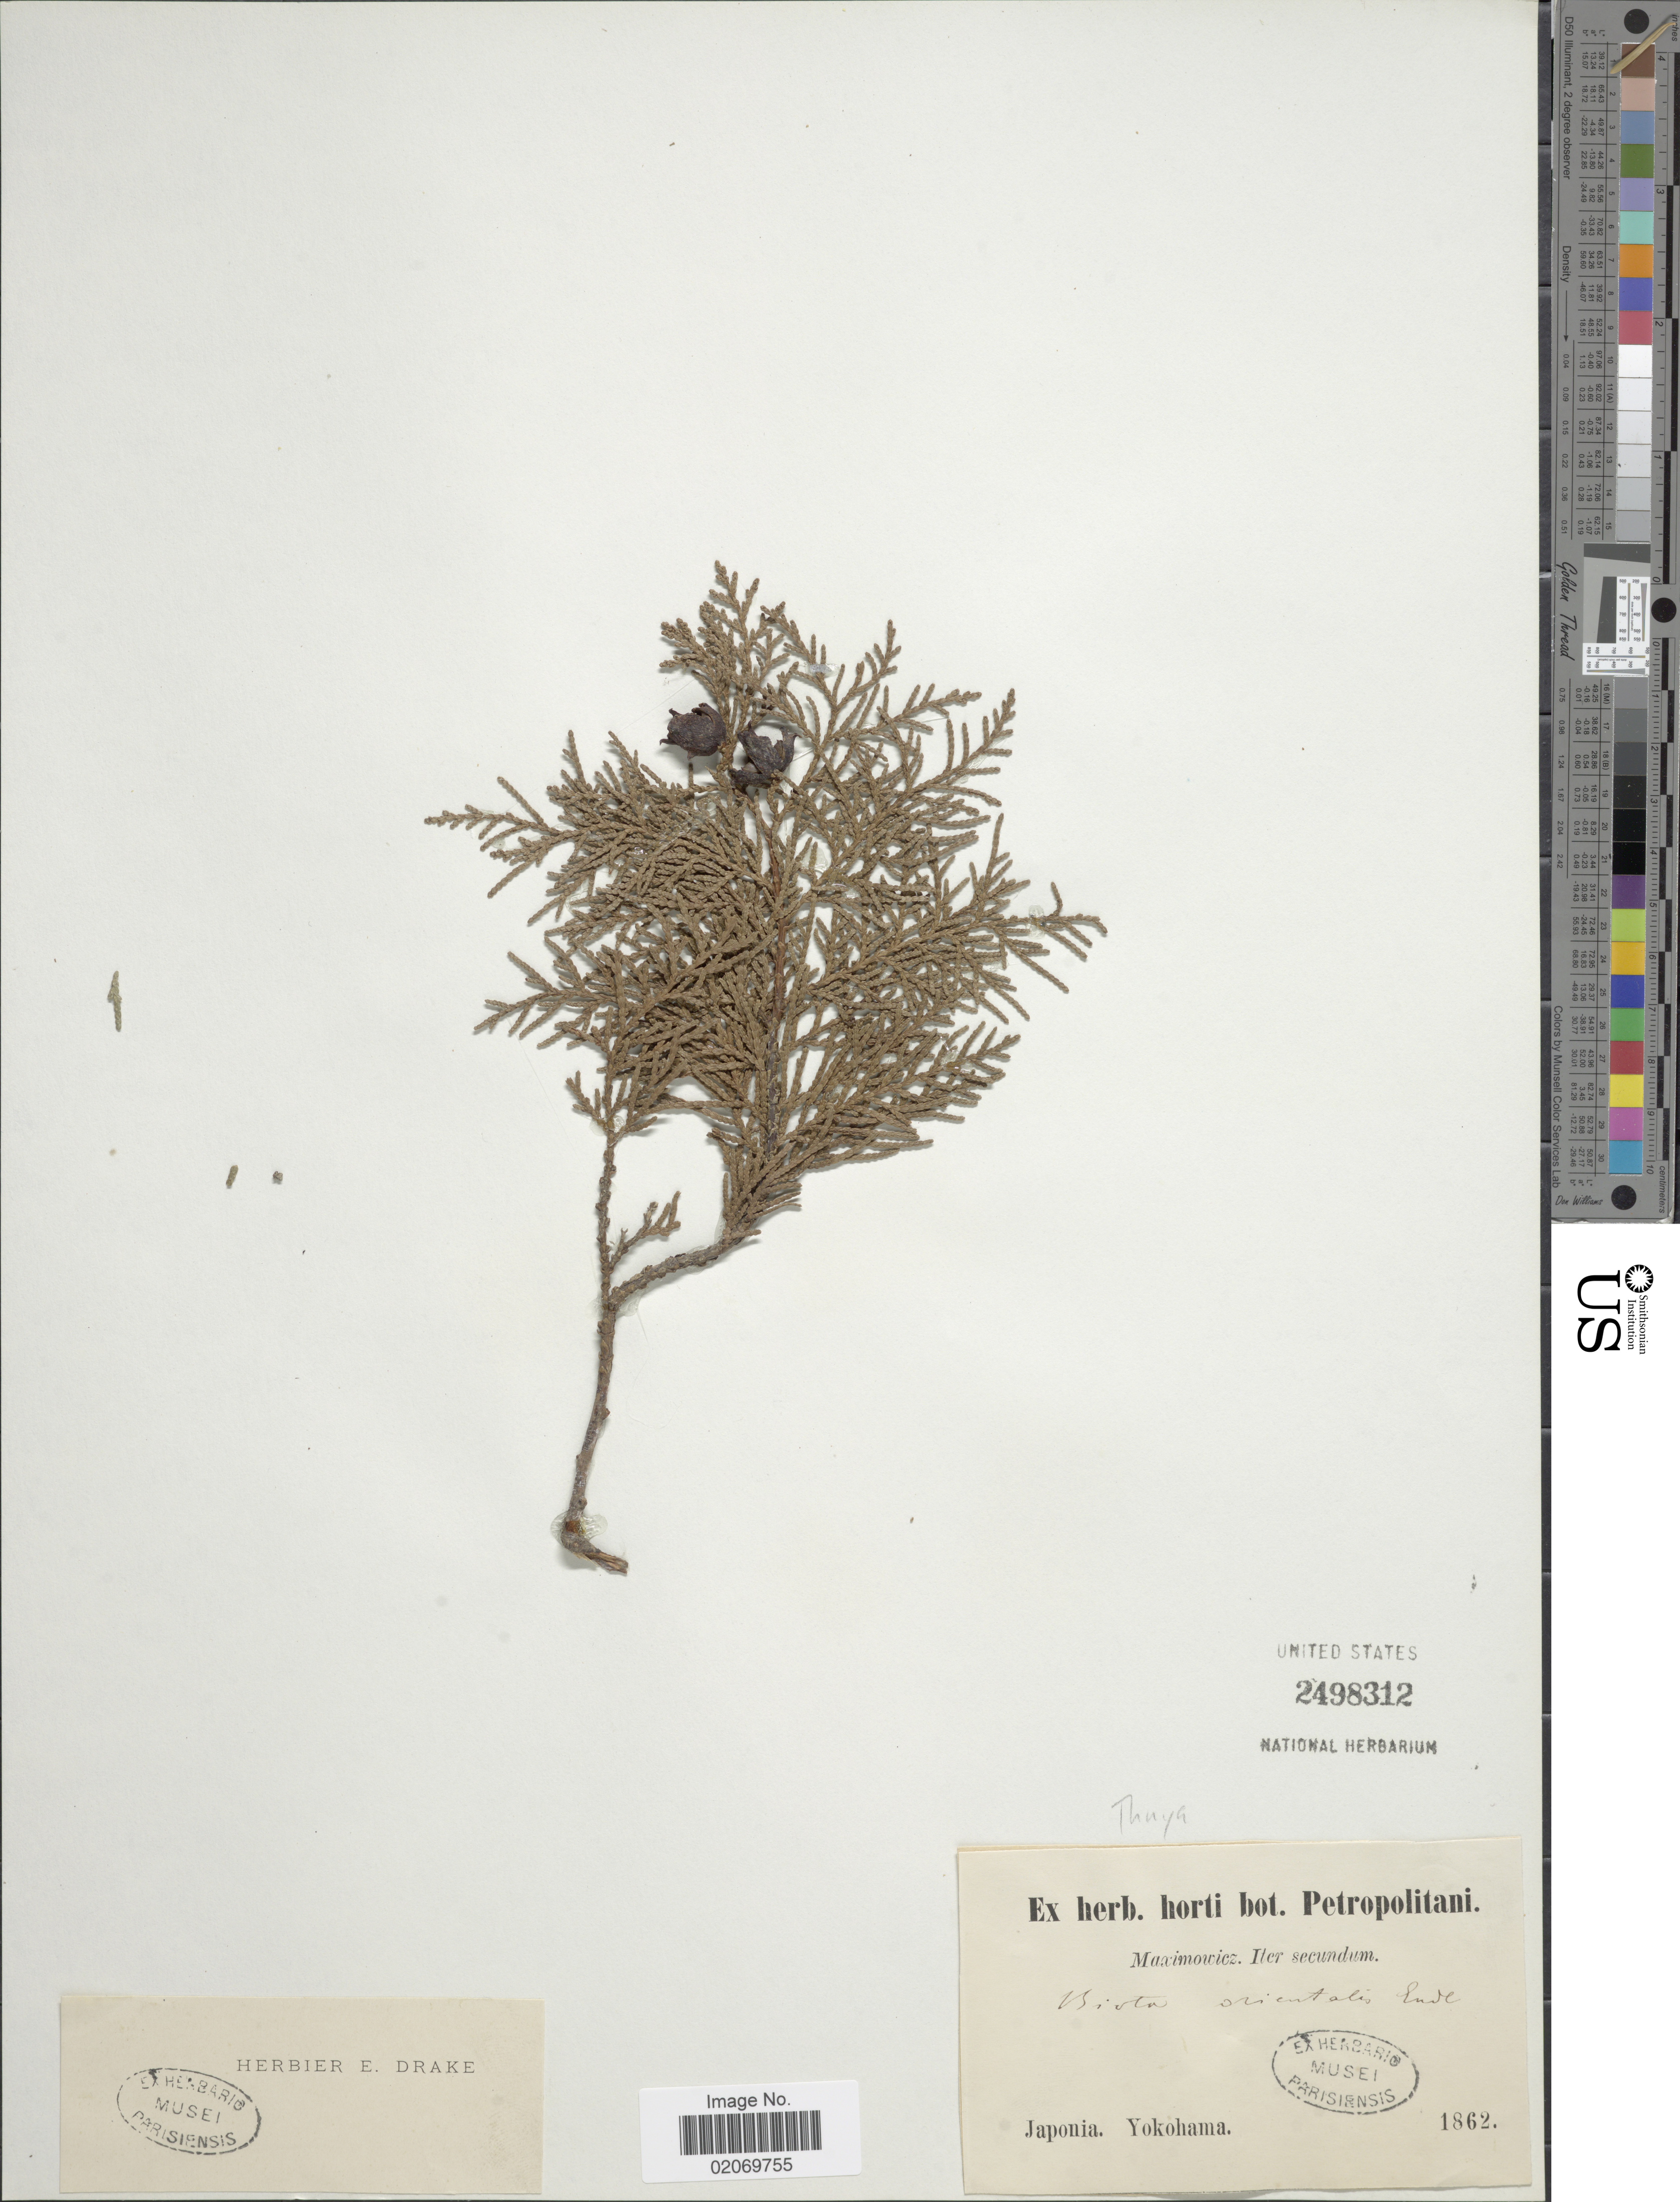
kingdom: Plantae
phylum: Tracheophyta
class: Pinopsida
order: Pinales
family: Cupressaceae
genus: Thuja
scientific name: Thuja orientalis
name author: L.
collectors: Maximowicz, --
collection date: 1862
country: Japan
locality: Yokohama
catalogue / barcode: US 2498312